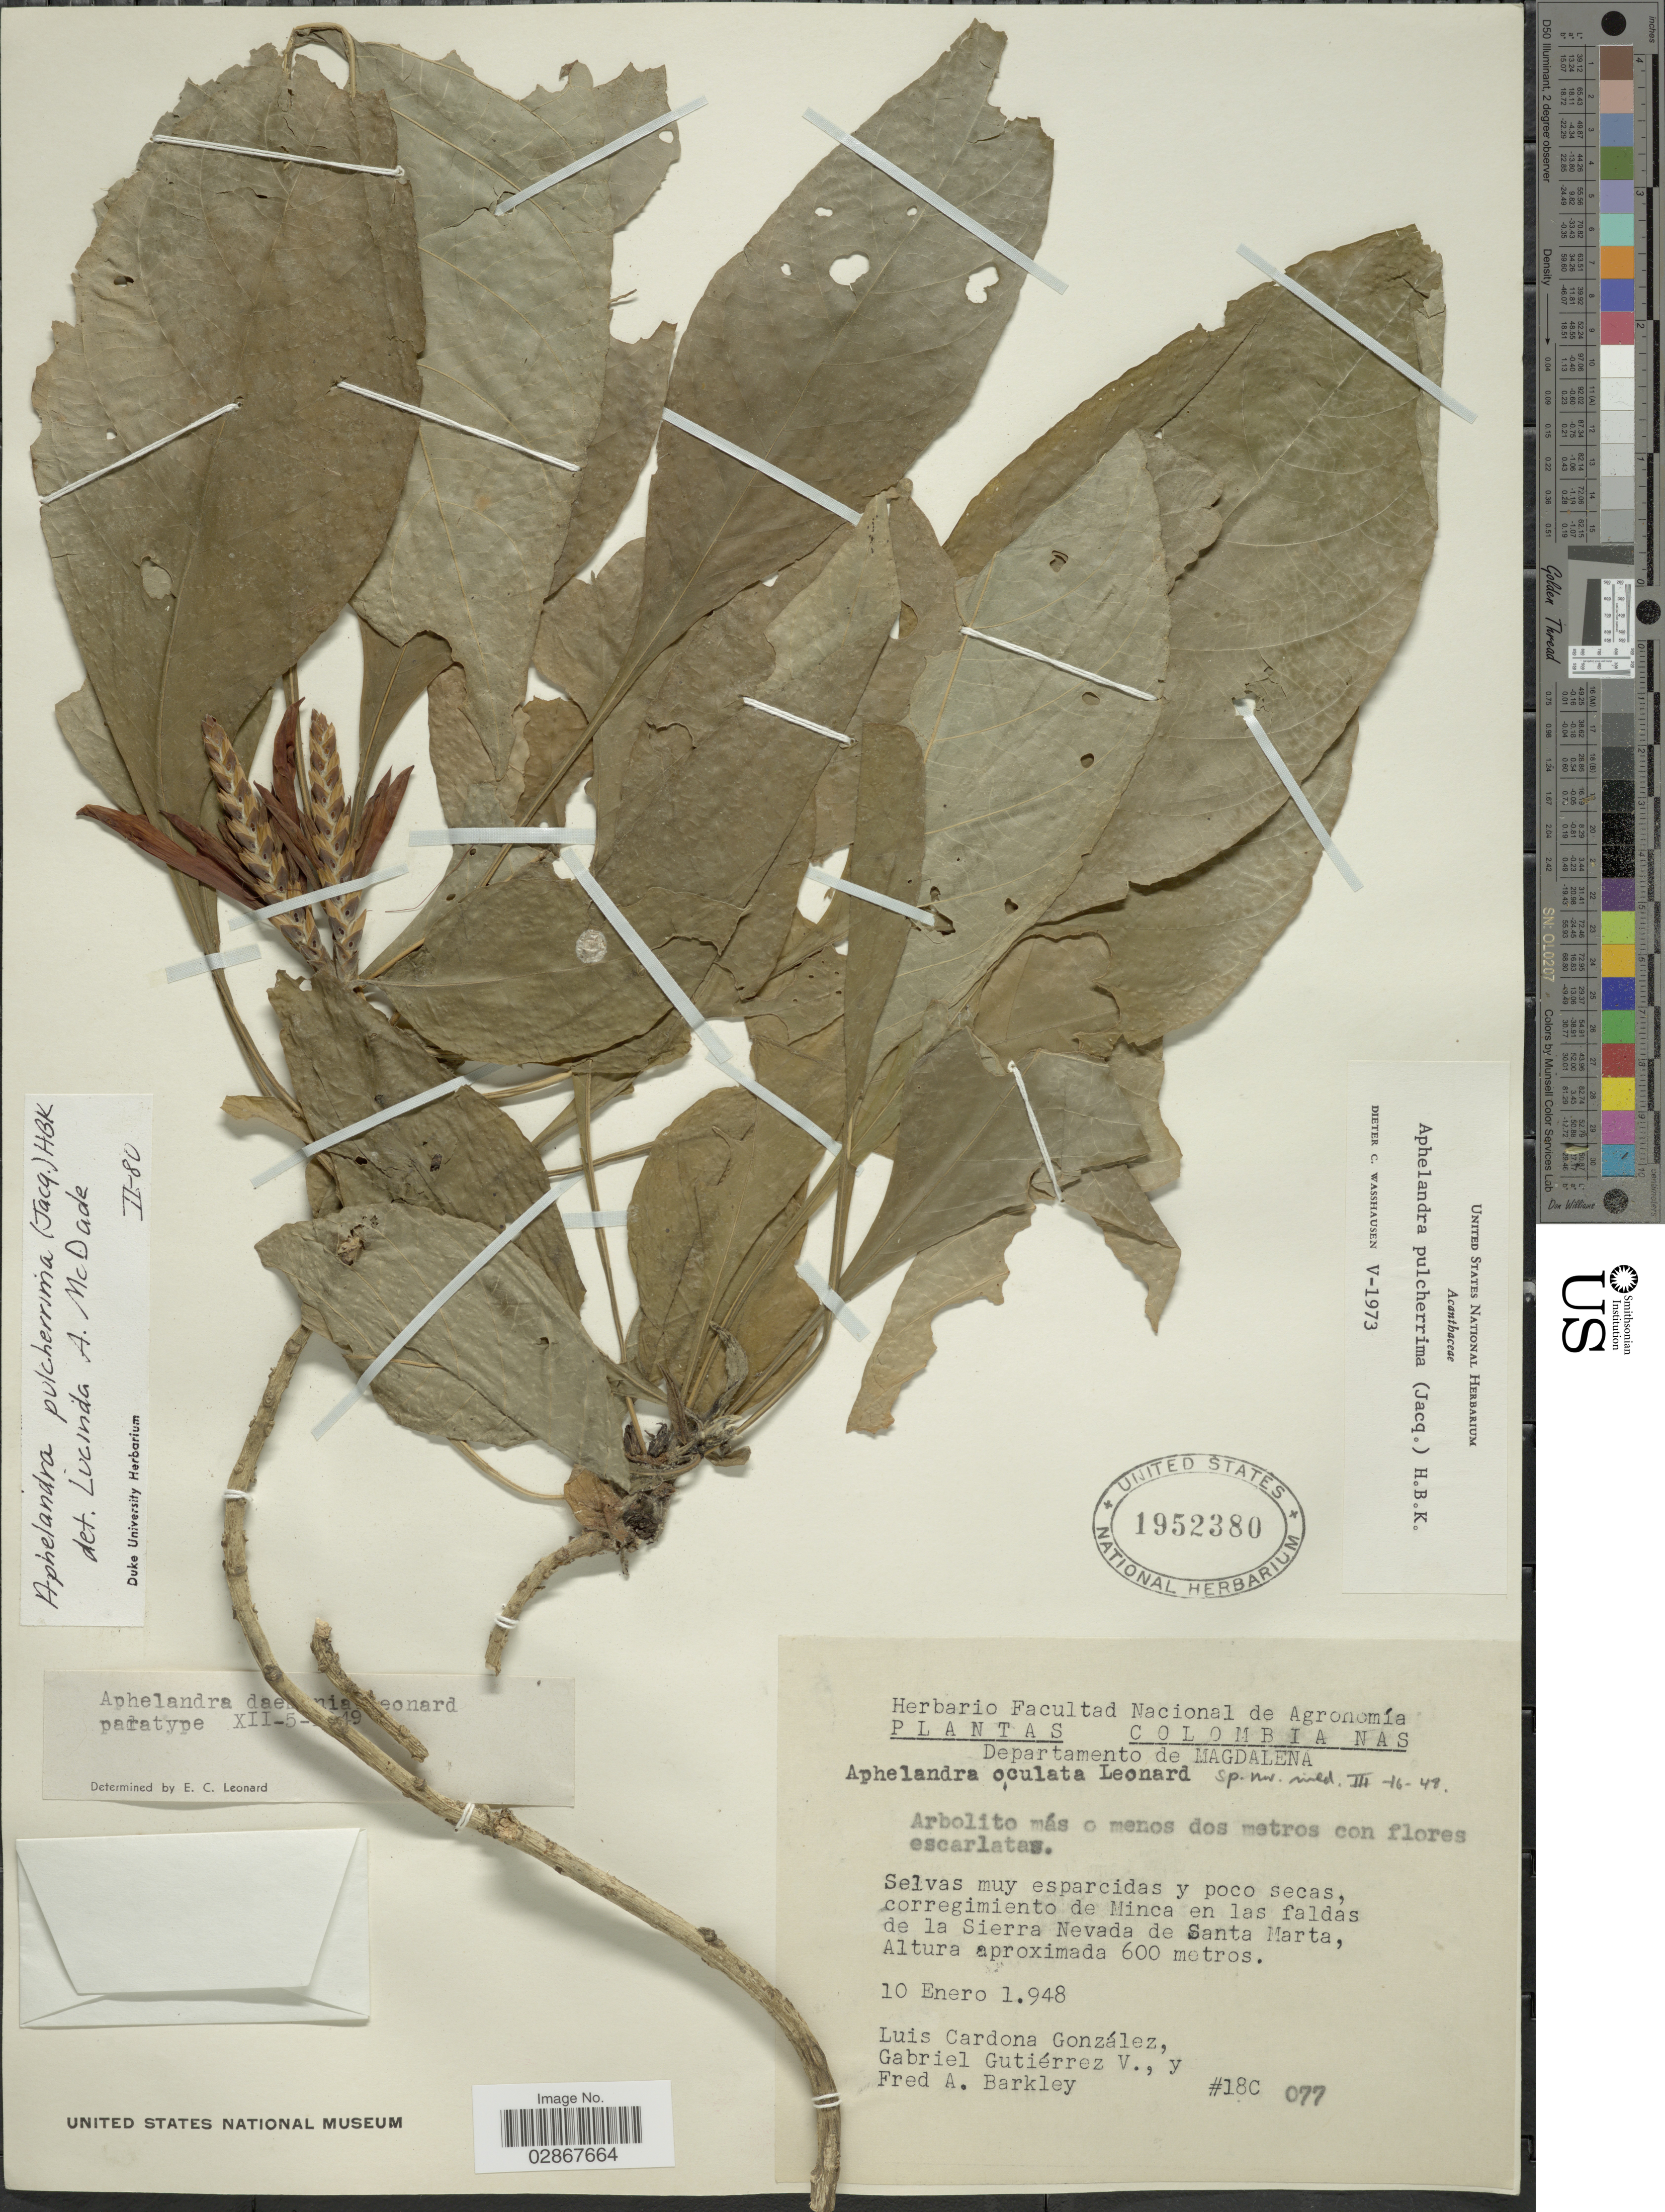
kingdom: Plantae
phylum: Tracheophyta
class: Magnoliopsida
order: Lamiales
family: Acanthaceae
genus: Aphelandra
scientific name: Aphelandra pulcherrima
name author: (Jacq.) Kunth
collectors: L. Cardona Gonzalez, G. Gutiérrez V. & F. A. Barkley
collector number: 18C 077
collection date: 1948-01-10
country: Colombia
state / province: Magdalena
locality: Departamento de Magdalena. Corregimiento de Minca en las faldas de la Sierra Nevada de Santa Marta.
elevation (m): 600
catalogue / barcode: US 1952380